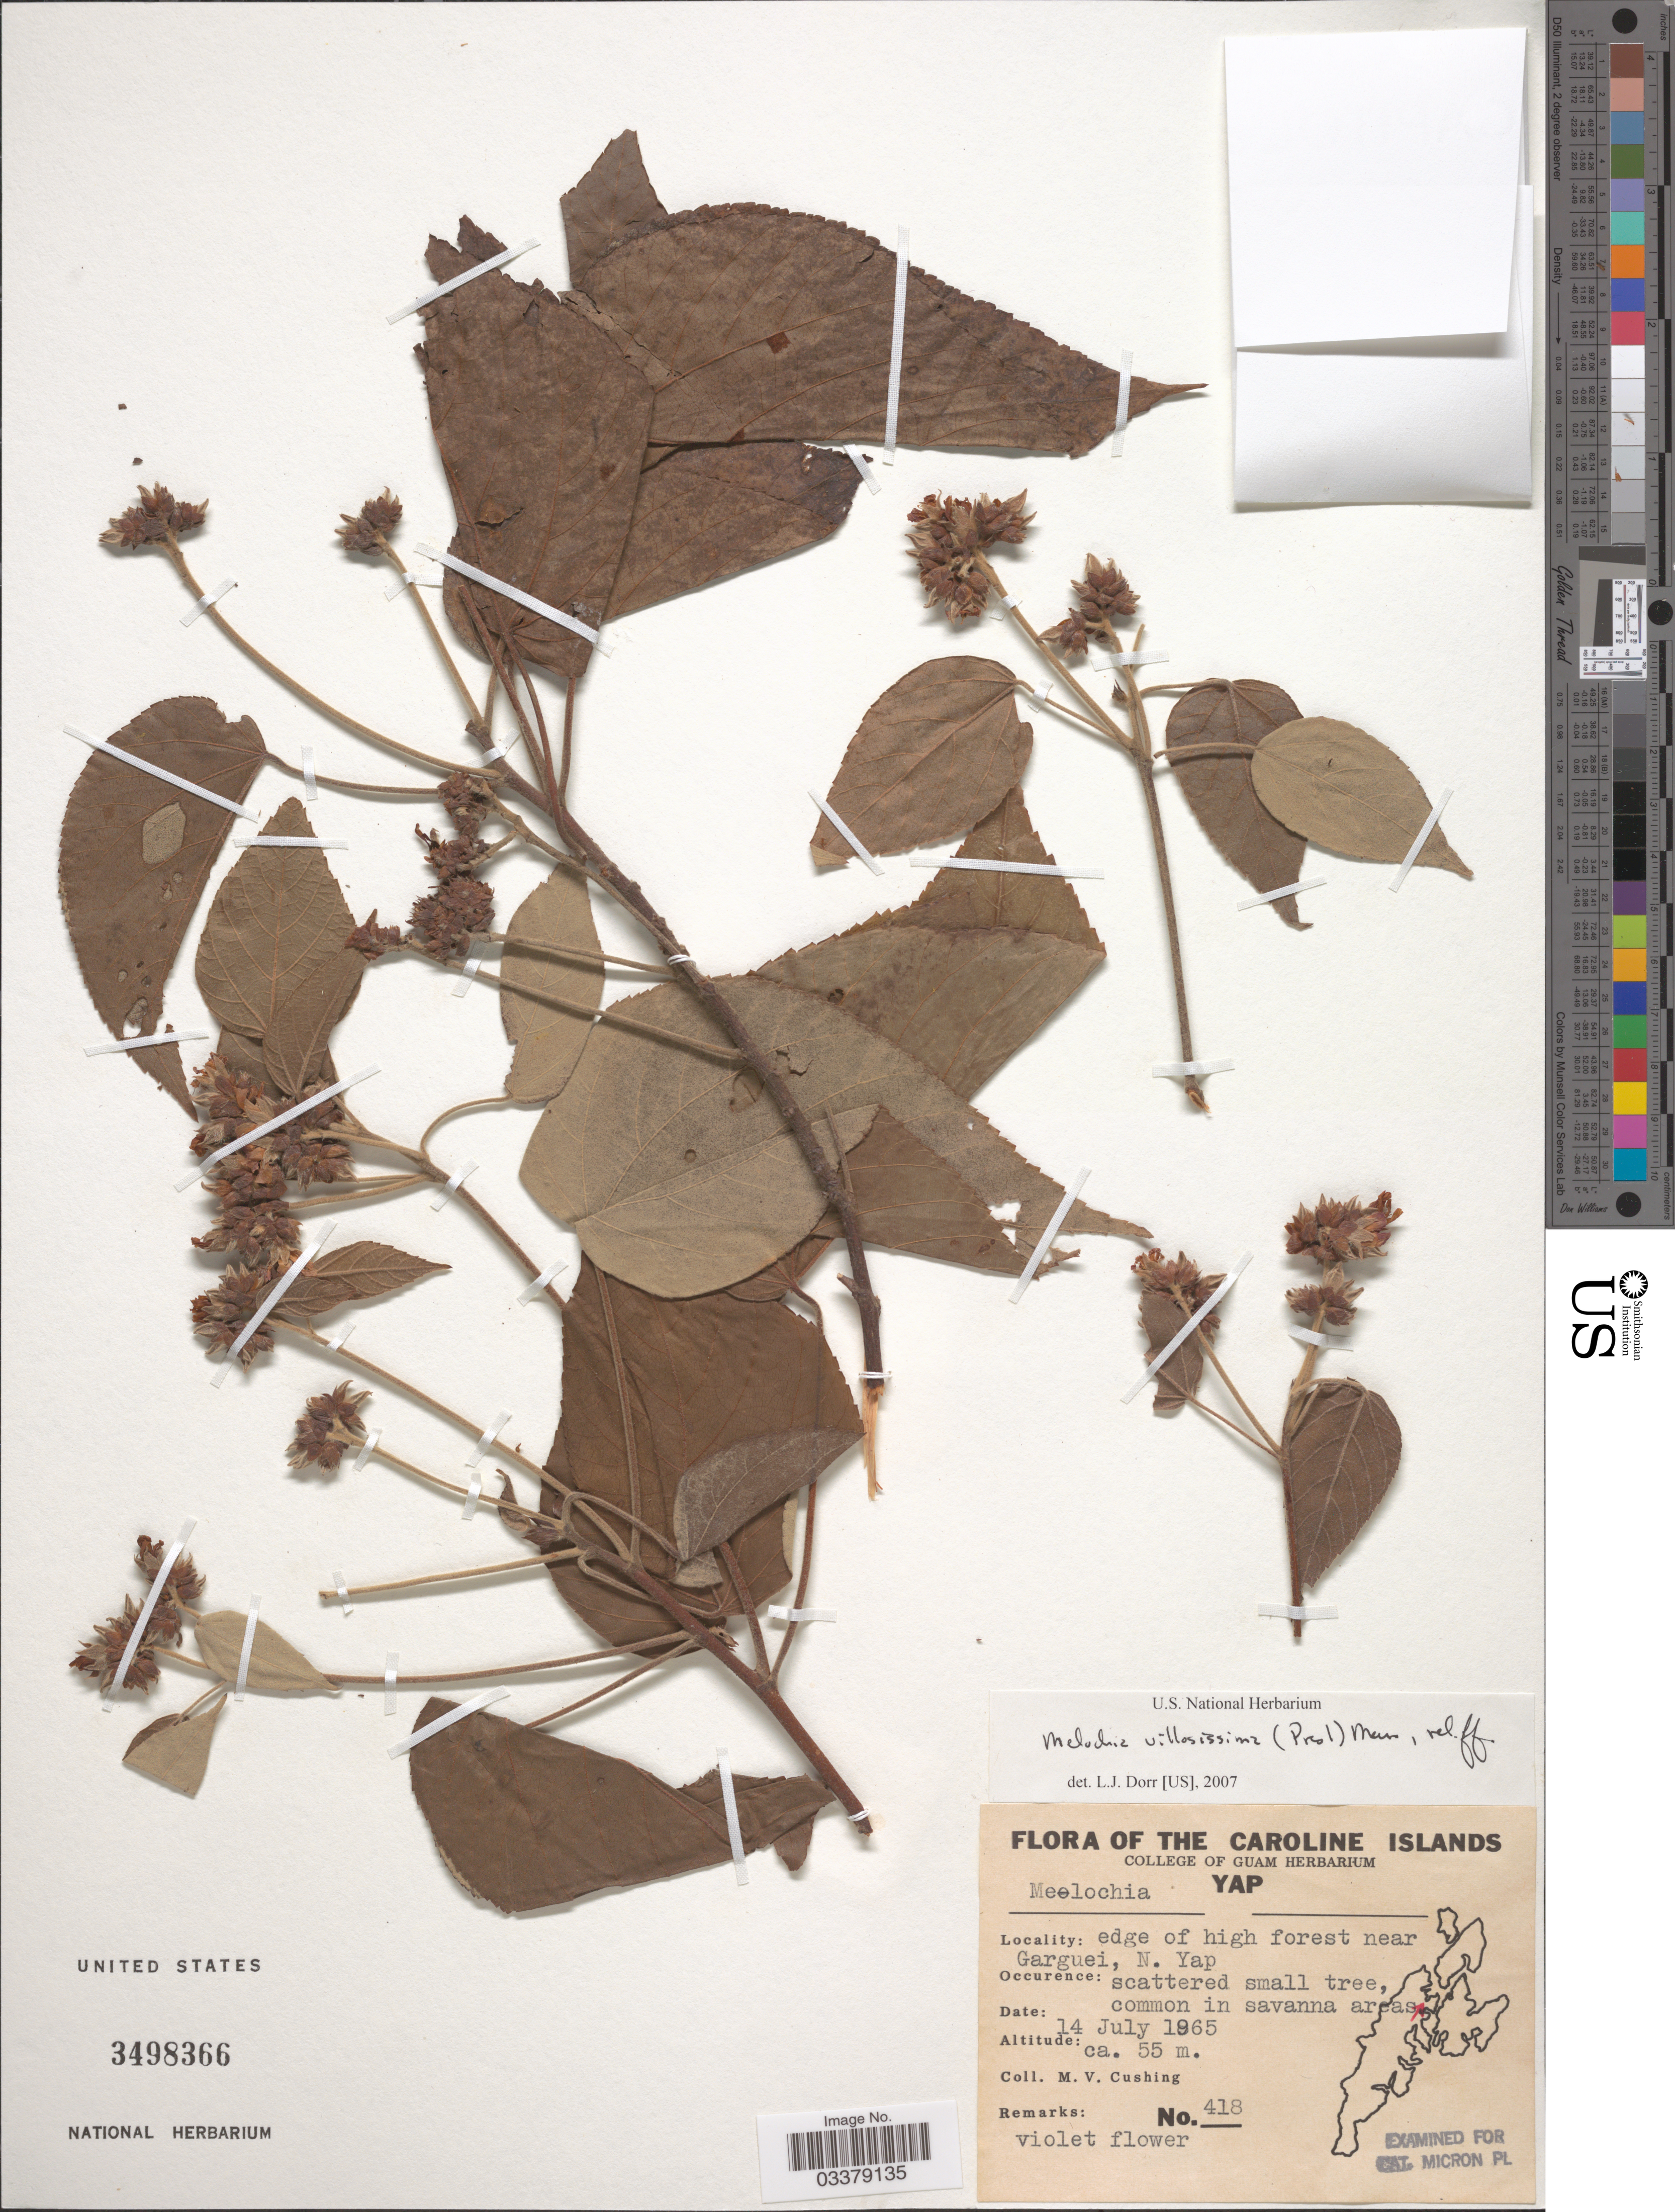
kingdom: Plantae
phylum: Tracheophyta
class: Magnoliopsida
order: Malvales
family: Malvaceae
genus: Melochia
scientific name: Melochia villosissima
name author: (C. Presl) Merr.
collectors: M. V. Cushing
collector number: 418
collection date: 1965-07-14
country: Micronesia, Federated States of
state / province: Yap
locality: The Caroline Islands. Edge of high forest near Garguei, N. Yap.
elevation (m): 55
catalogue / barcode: US 3498366